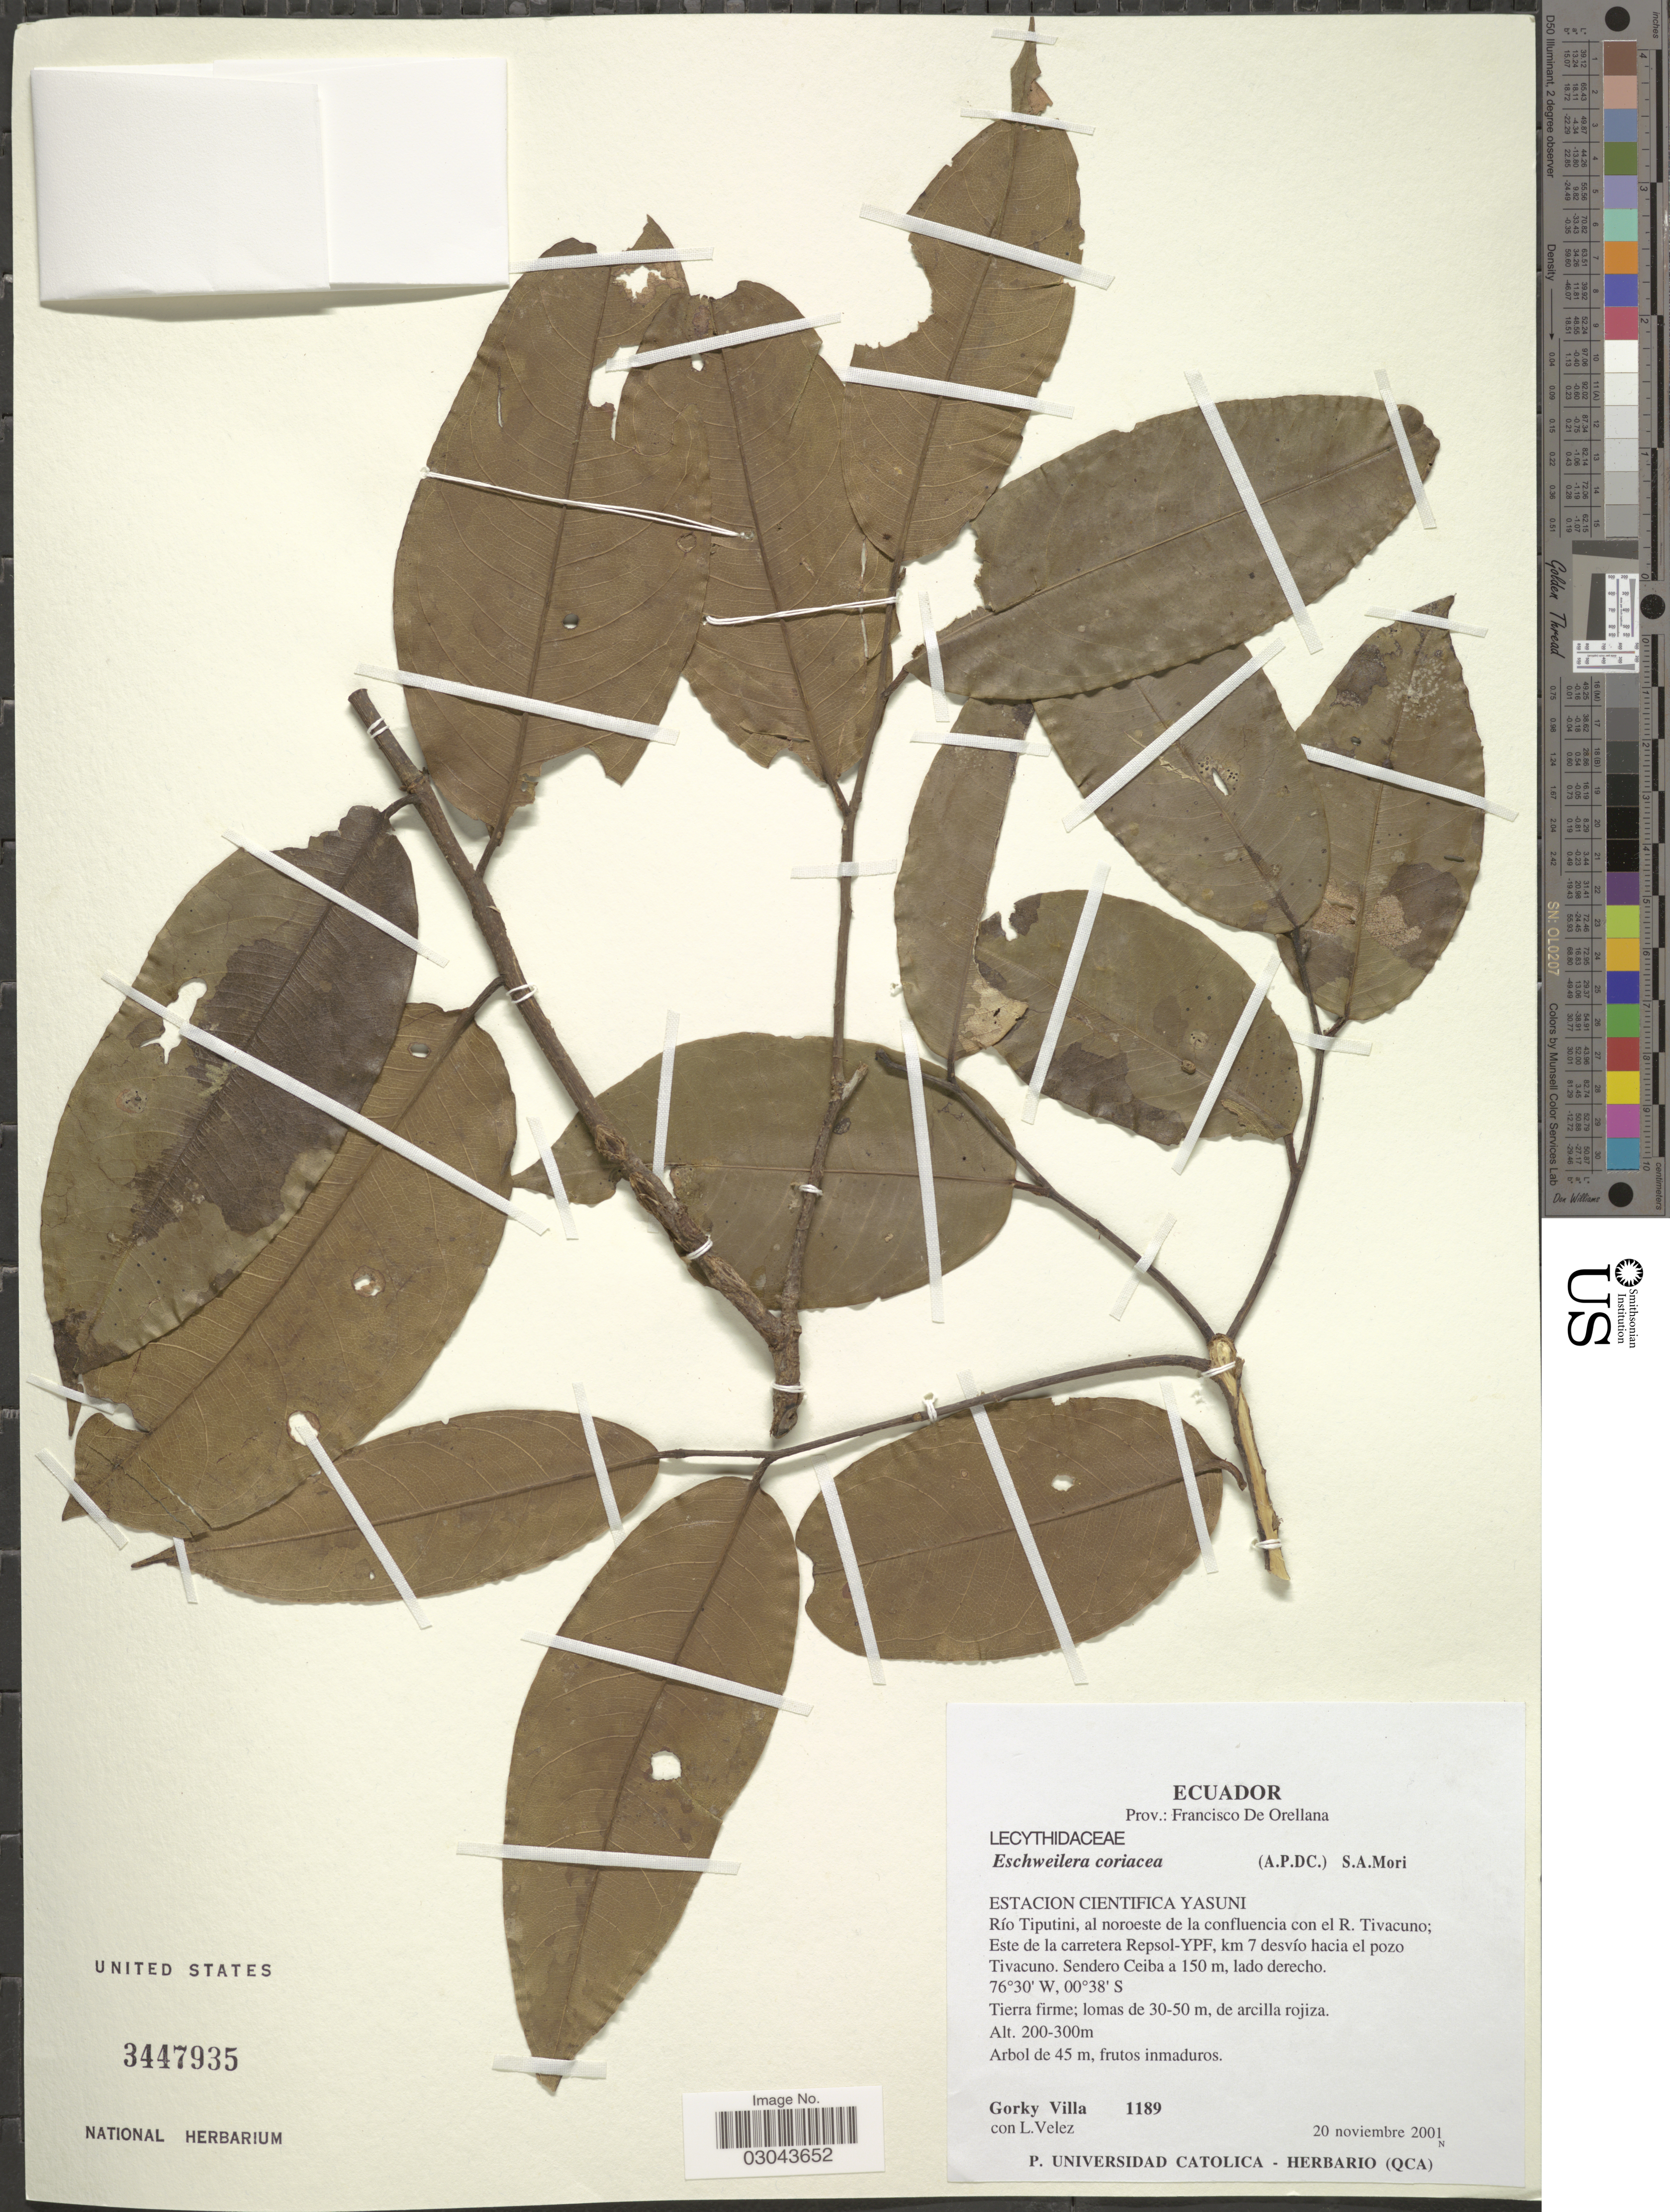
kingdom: Plantae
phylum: Tracheophyta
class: Magnoliopsida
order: Ericales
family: Lecythidaceae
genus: Eschweilera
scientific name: Eschweilera coriacea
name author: (DC.) S.A. Mori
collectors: G. Villa & L. Velez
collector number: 1189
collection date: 2001-11-20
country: Ecuador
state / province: Orellana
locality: Prov.: Francisco De Orellana. Estacion Cientifica Yasuni. Río Tiputini, al noroeste de la confluencia con el R. Tivacuno; Este de la carretera Repsol-YPF, km 7 desvío hacia el pozo Tivacuno. Sendero Ceiba a 150 m, lado derecho.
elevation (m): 200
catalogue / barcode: US 3447935